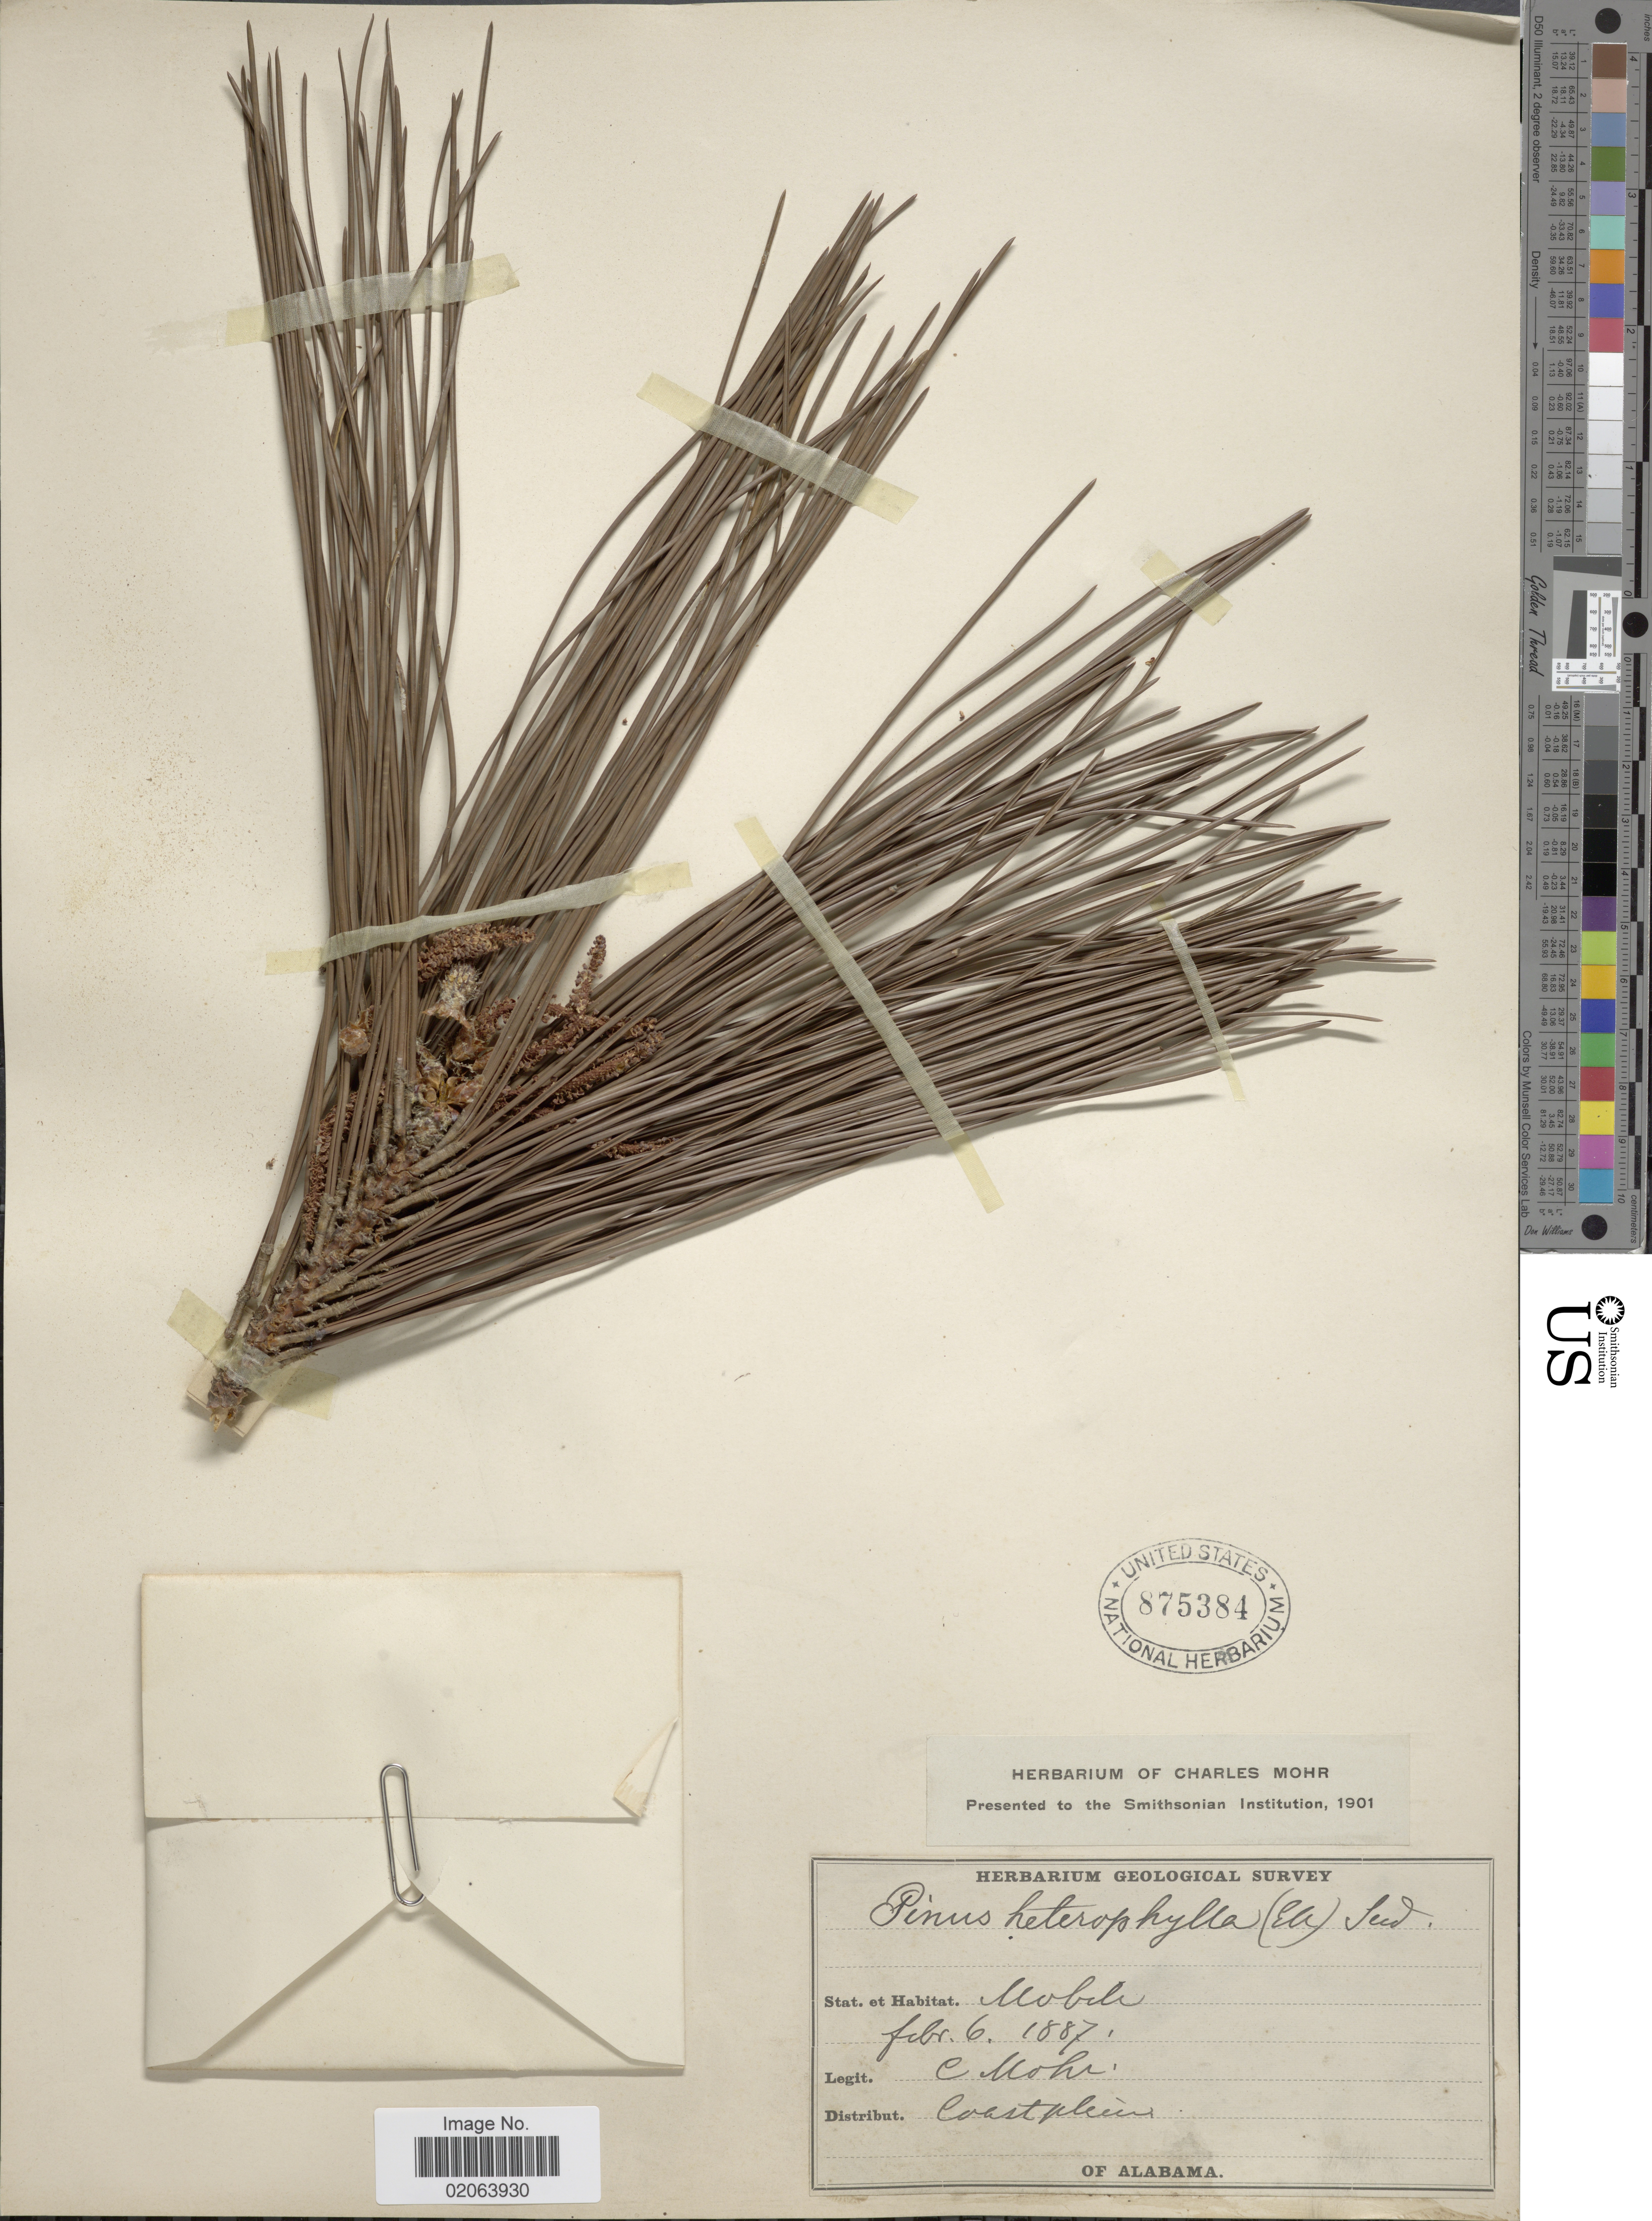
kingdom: Plantae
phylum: Tracheophyta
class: Pinopsida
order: Pinales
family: Pinaceae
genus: Pinus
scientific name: Pinus elliottii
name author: Engelm.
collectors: C. T. Mohr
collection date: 1887-02-06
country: United States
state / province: Alabama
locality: Mobile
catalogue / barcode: US 875384